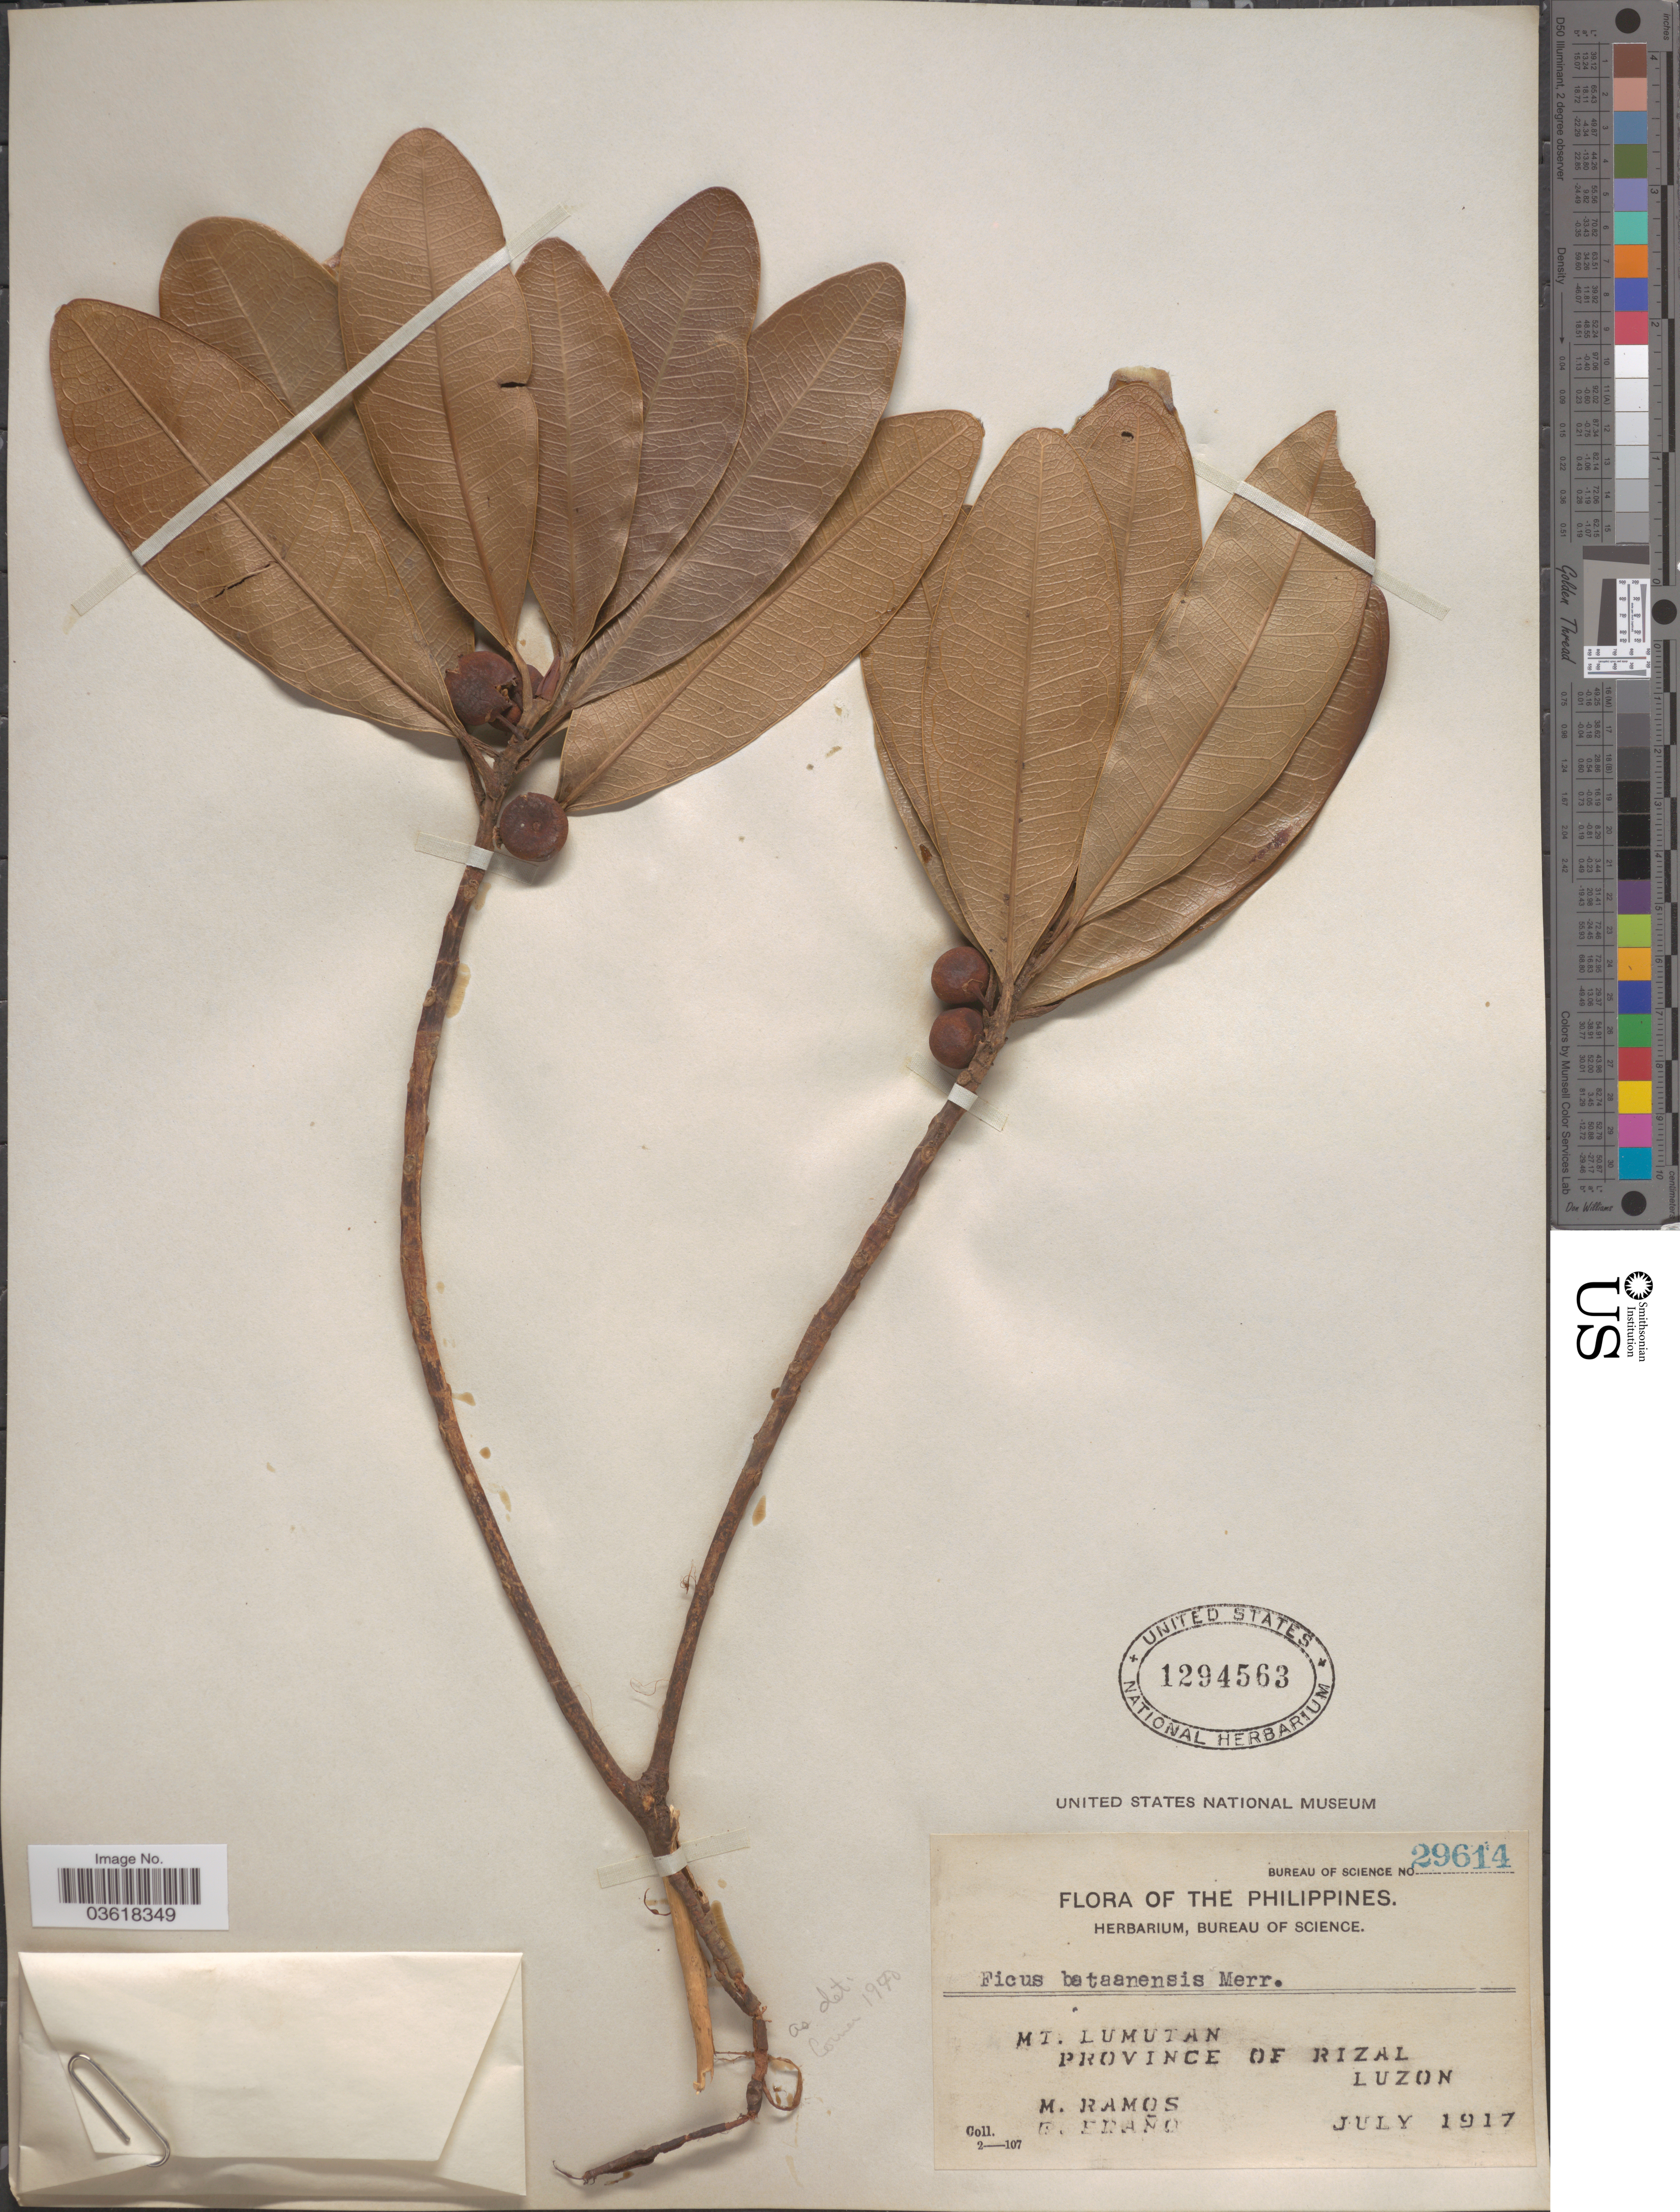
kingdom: Plantae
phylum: Tracheophyta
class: Magnoliopsida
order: Rosales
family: Moraceae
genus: Ficus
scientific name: Ficus bataanensis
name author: Merr.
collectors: M. Ramos & G. Edaño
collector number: Bureau of science 29614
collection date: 1917-07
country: Philippines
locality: Mt. Lumutan, Province of Rizal, Luzon.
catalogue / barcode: US 1294563